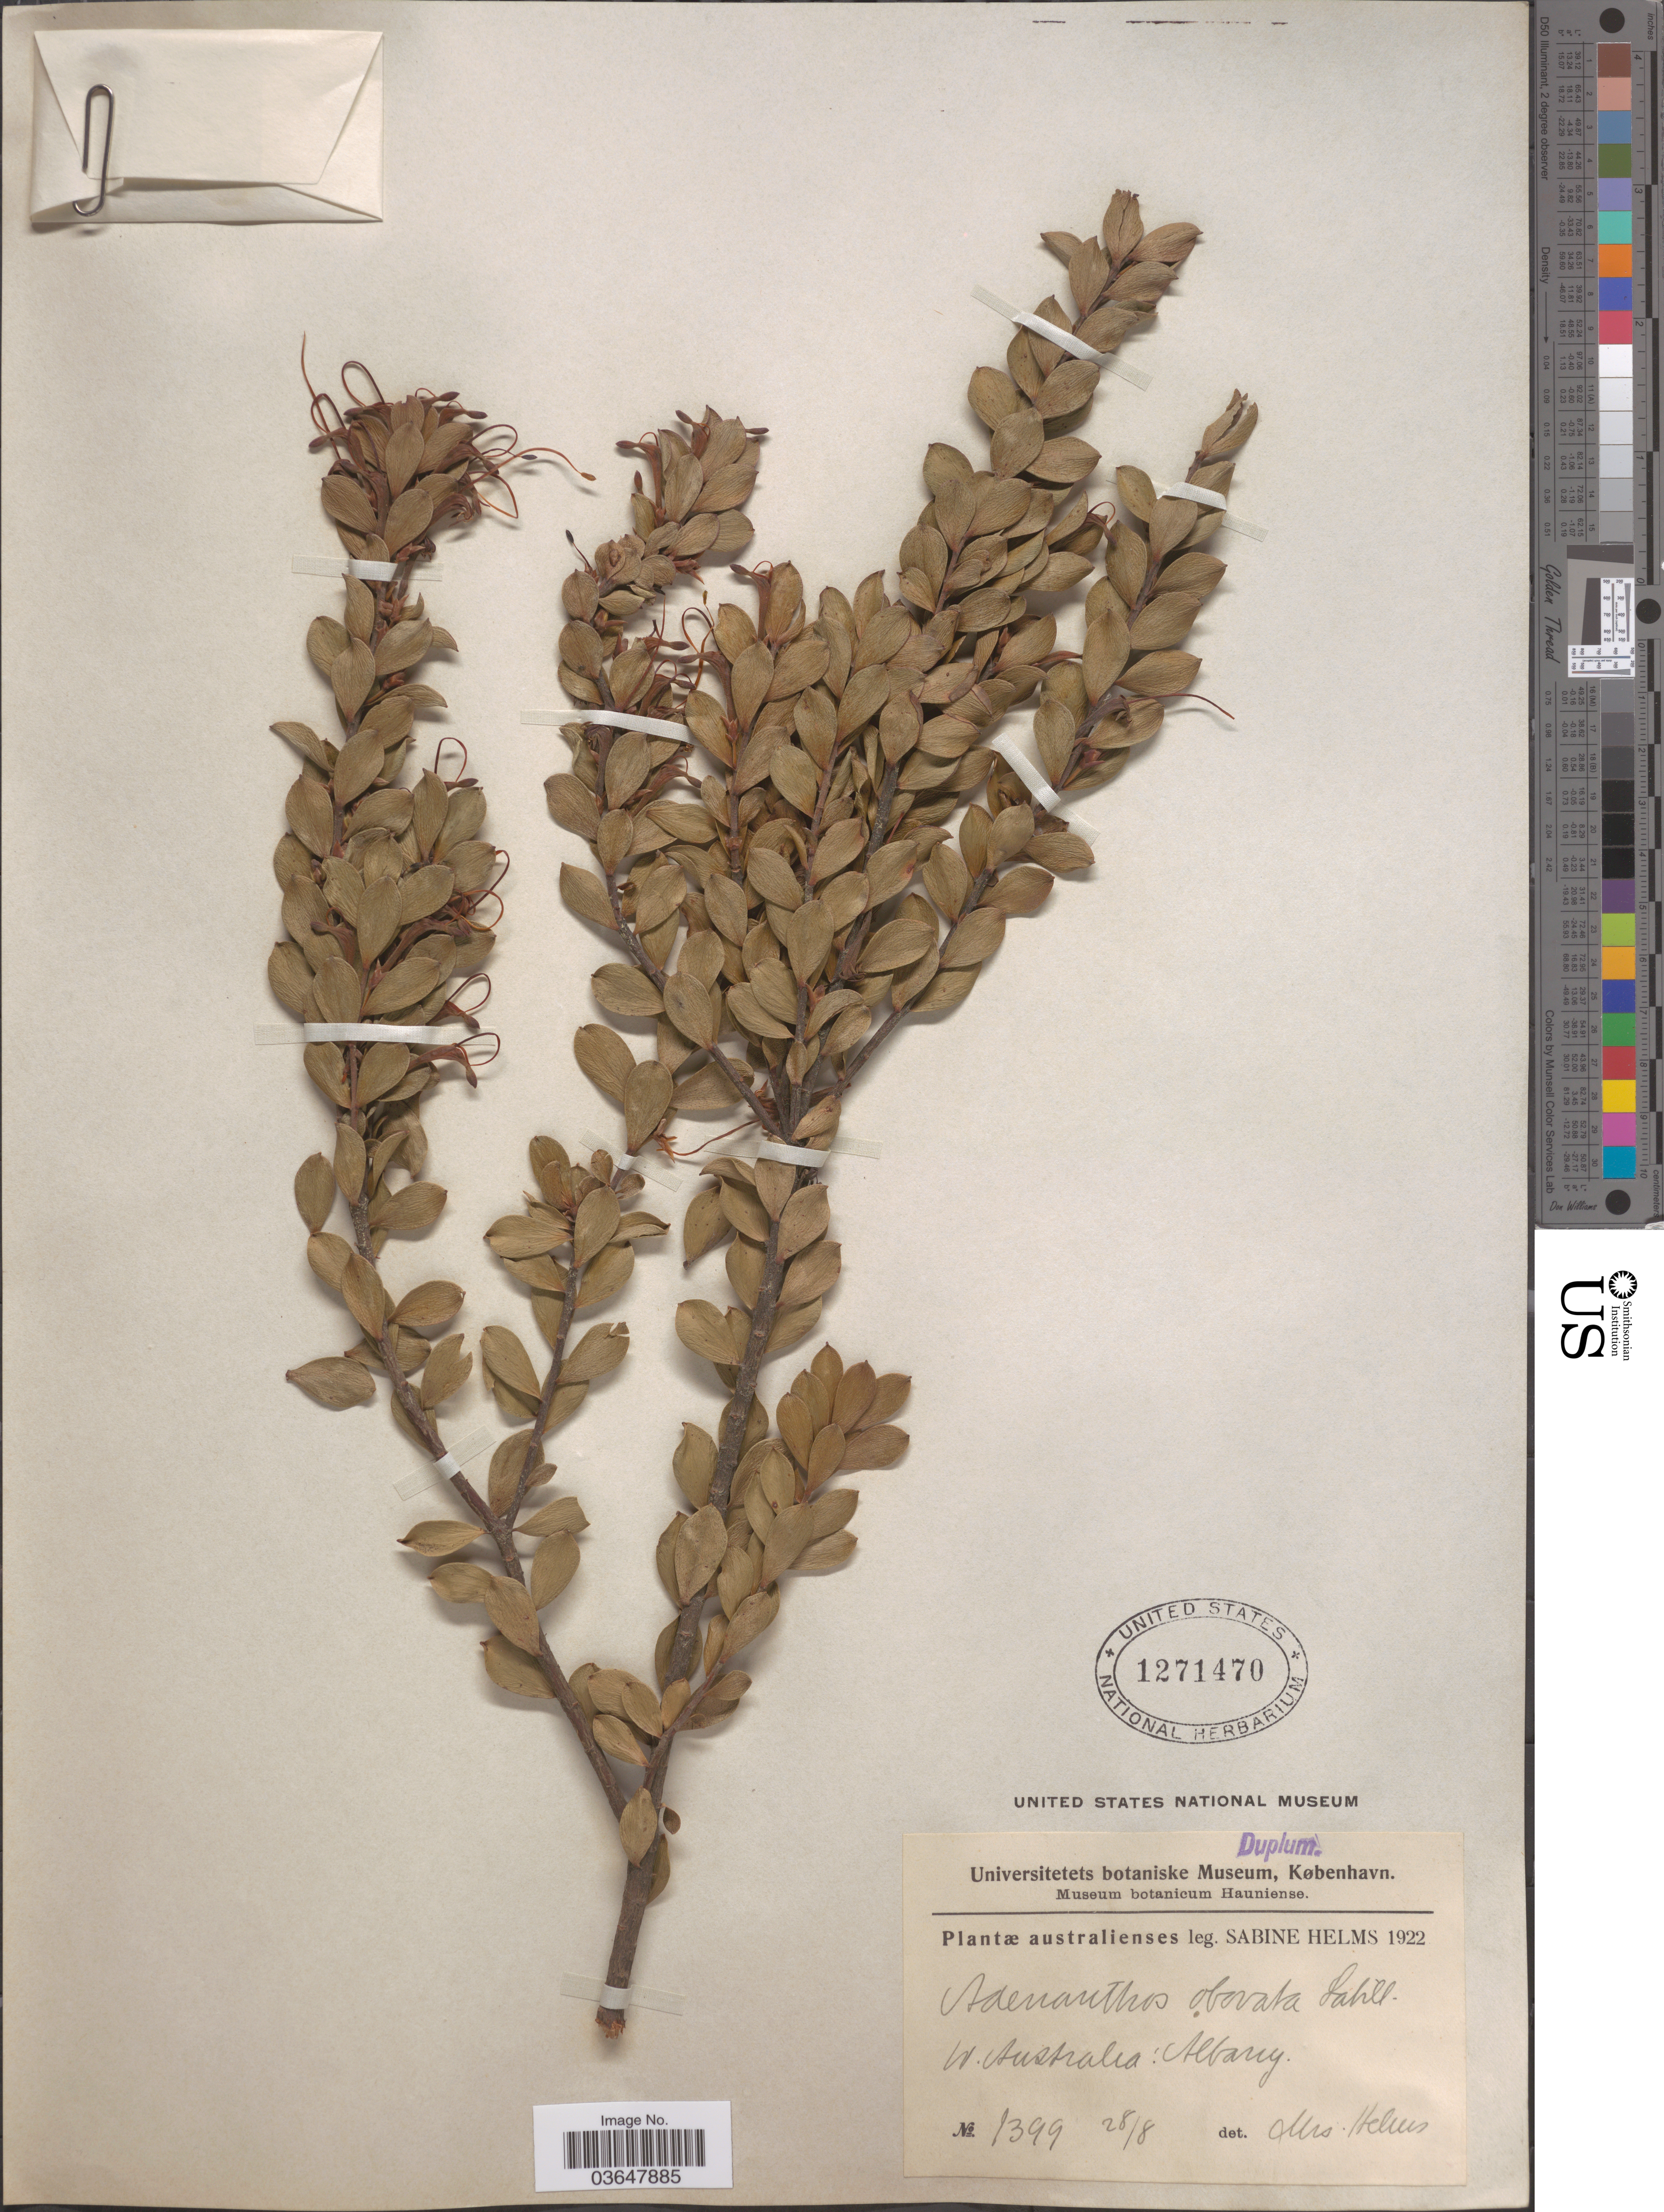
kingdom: Plantae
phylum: Tracheophyta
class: Magnoliopsida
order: Proteales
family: Proteaceae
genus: Adenanthos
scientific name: Adenanthos obovatus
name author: Labill.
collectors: S. Helms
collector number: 1399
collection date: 1922-08-28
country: Australia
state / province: Western Australia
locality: Albany.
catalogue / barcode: US 1271470